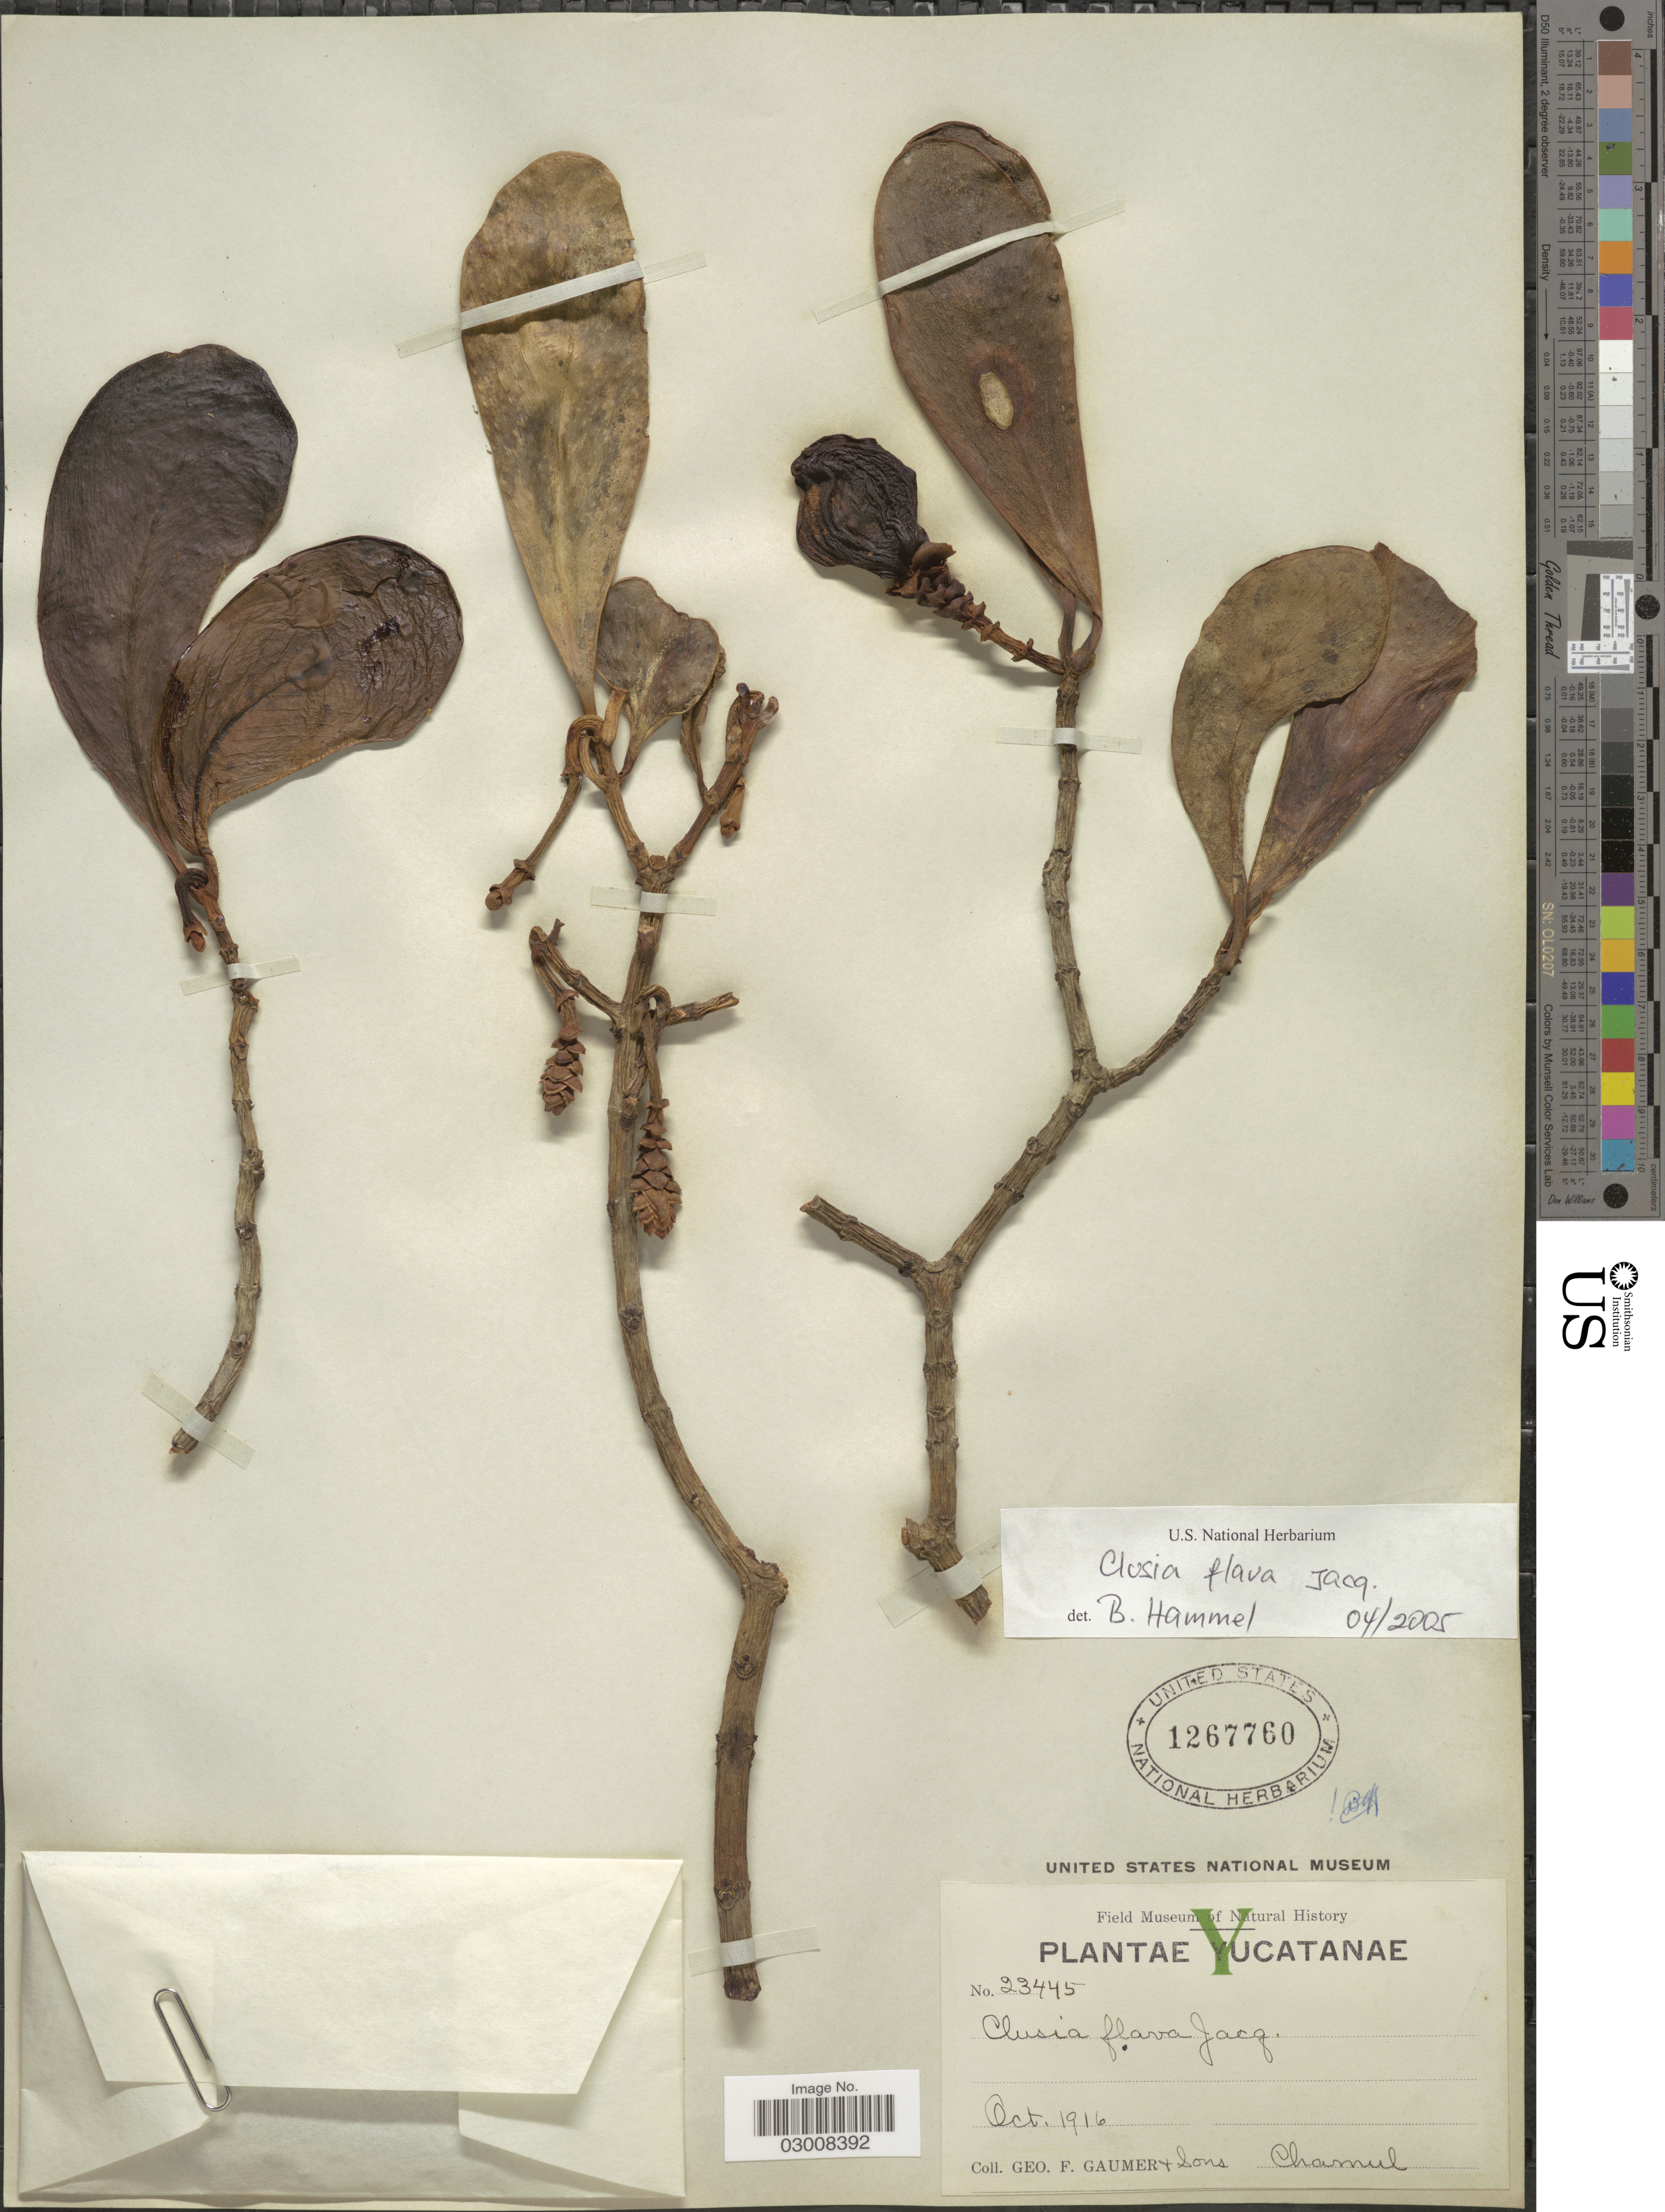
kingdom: Plantae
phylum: Tracheophyta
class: Magnoliopsida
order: Malpighiales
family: Clusiaceae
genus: Clusia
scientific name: Clusia flava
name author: Jacq.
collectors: G. F. Gaumer & Sons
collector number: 23445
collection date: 1916-10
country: Mexico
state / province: Yucatán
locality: Chamul.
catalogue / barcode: US 1267760